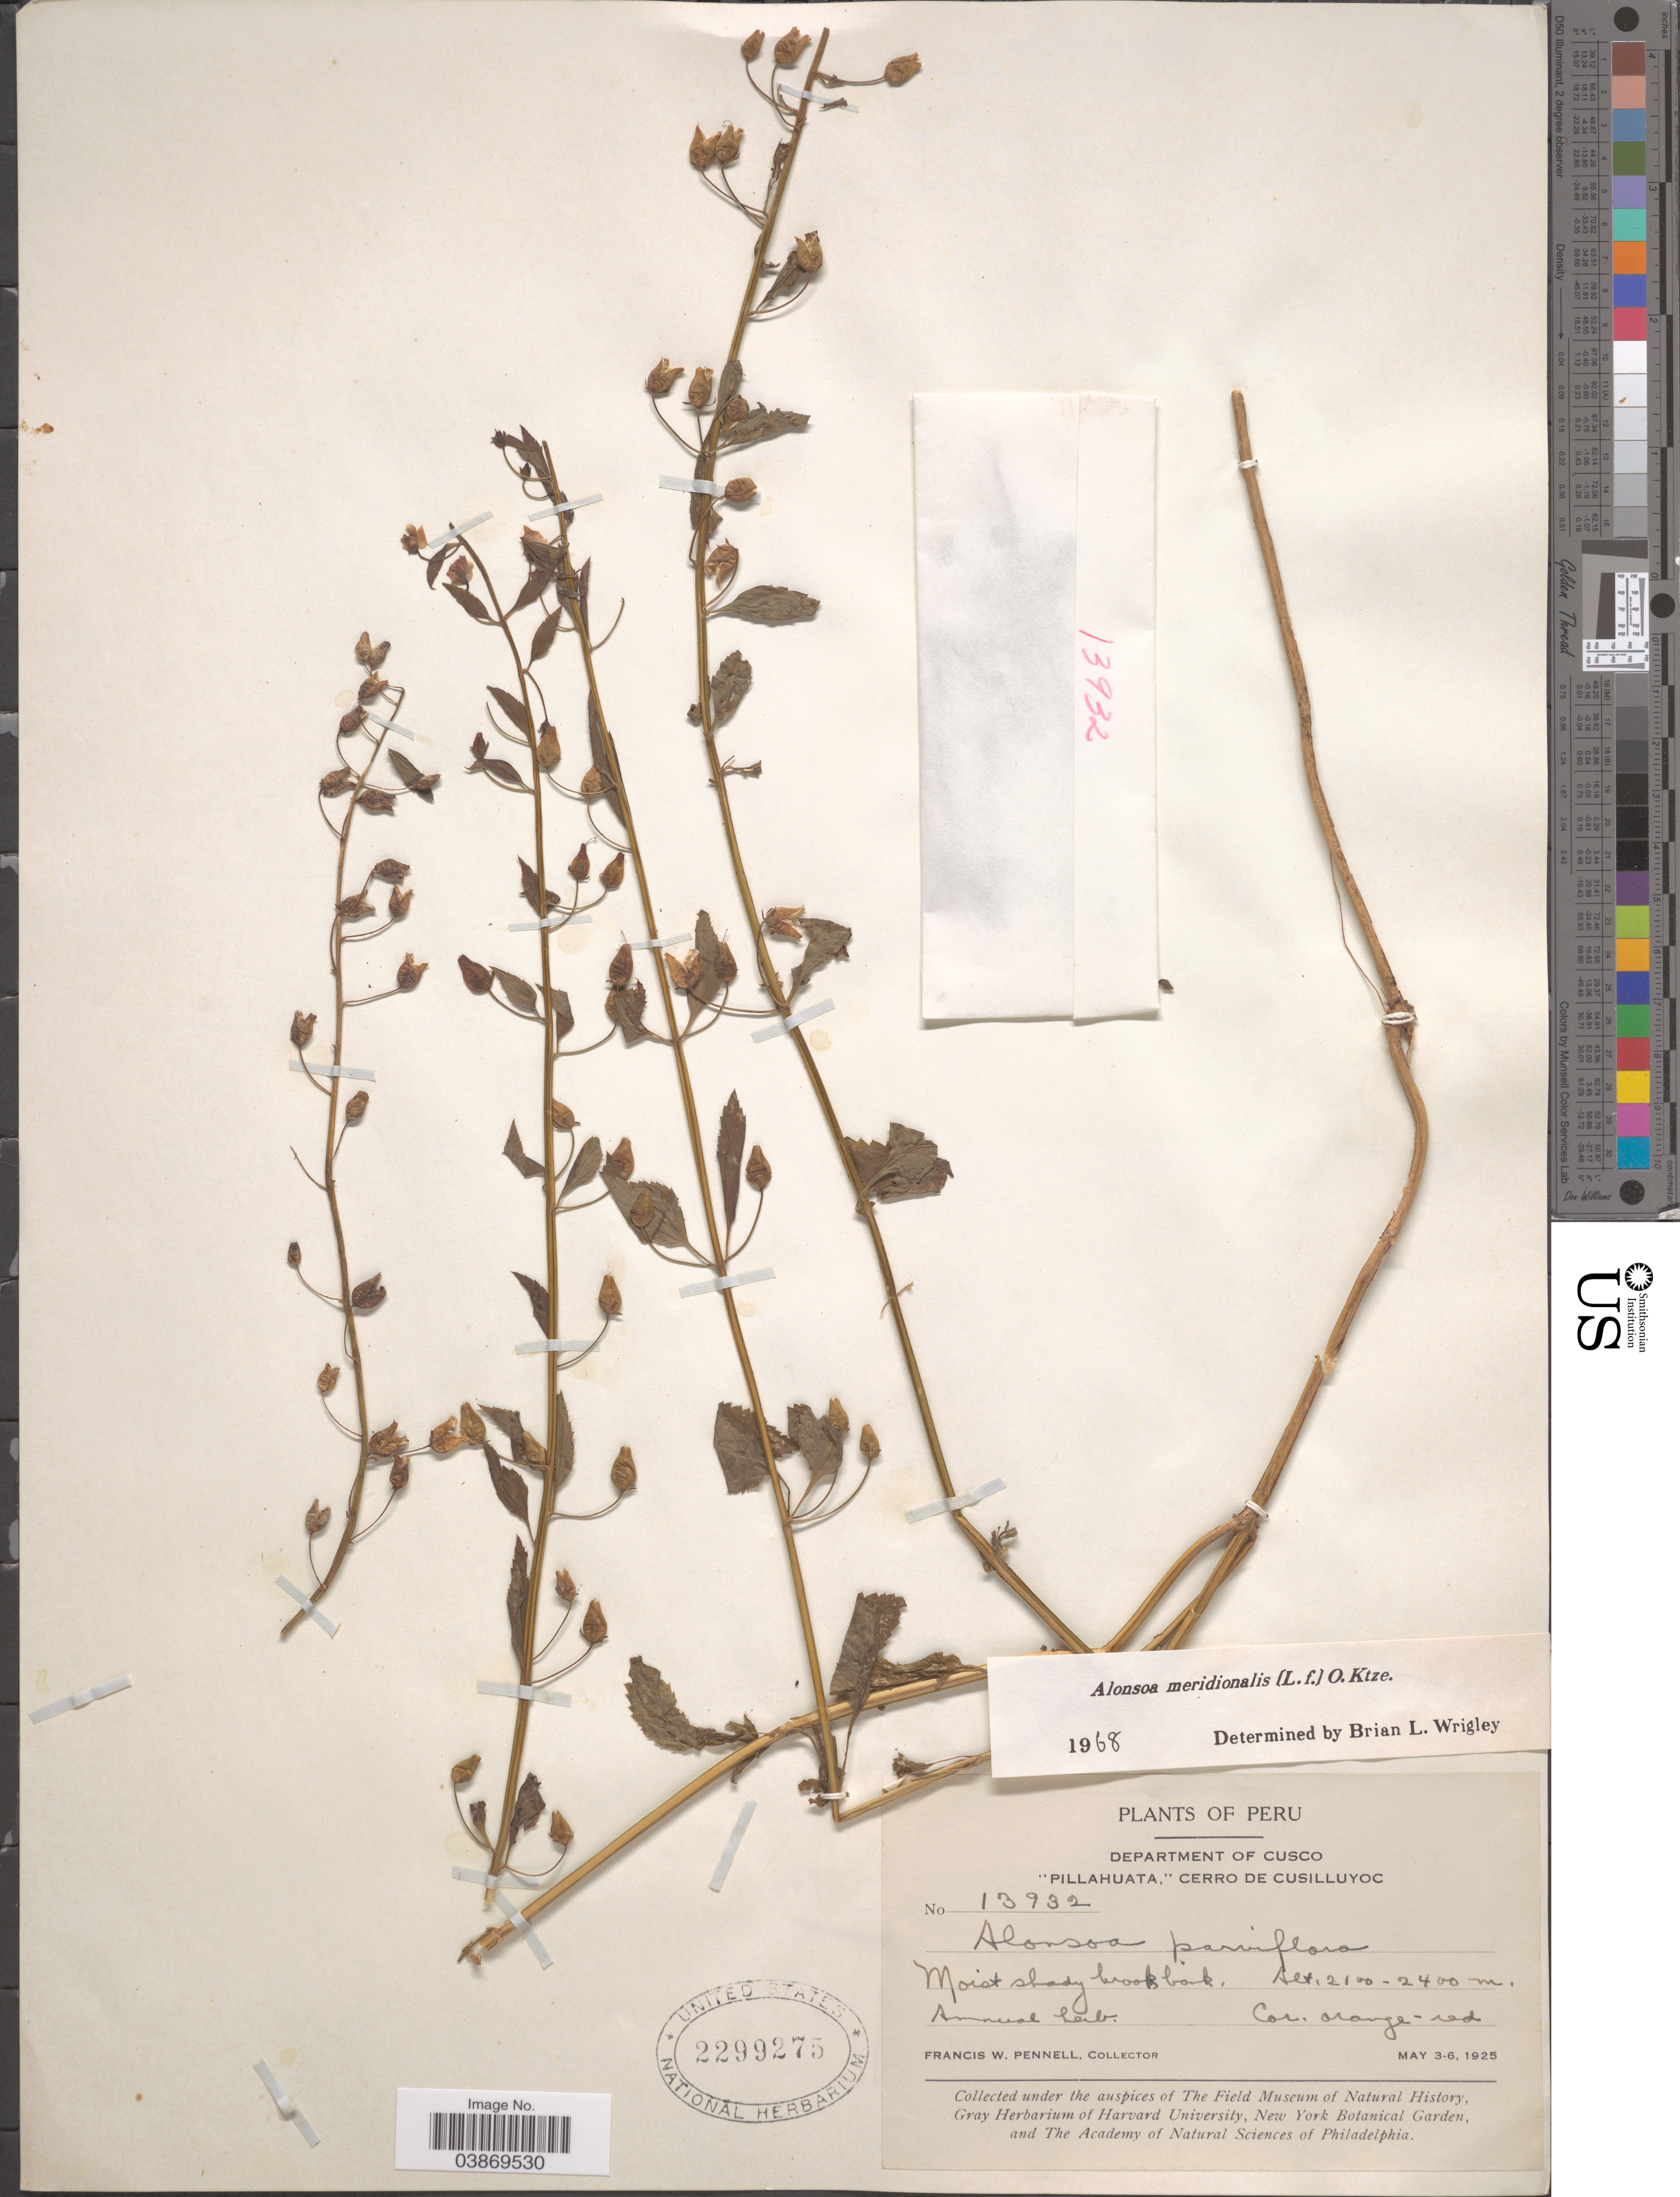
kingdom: Plantae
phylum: Tracheophyta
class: Magnoliopsida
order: Lamiales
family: Scrophulariaceae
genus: Alonsoa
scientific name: Alonsoa meridionalis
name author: (L. f.) Kuntze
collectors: F. W. Pennell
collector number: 13932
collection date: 1925-05-03/1925-05-06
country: Peru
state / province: Cusco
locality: Department of Cusco. "Pillahuata, " cerro de Cusilluyoc.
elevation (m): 2100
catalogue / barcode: US 2299275